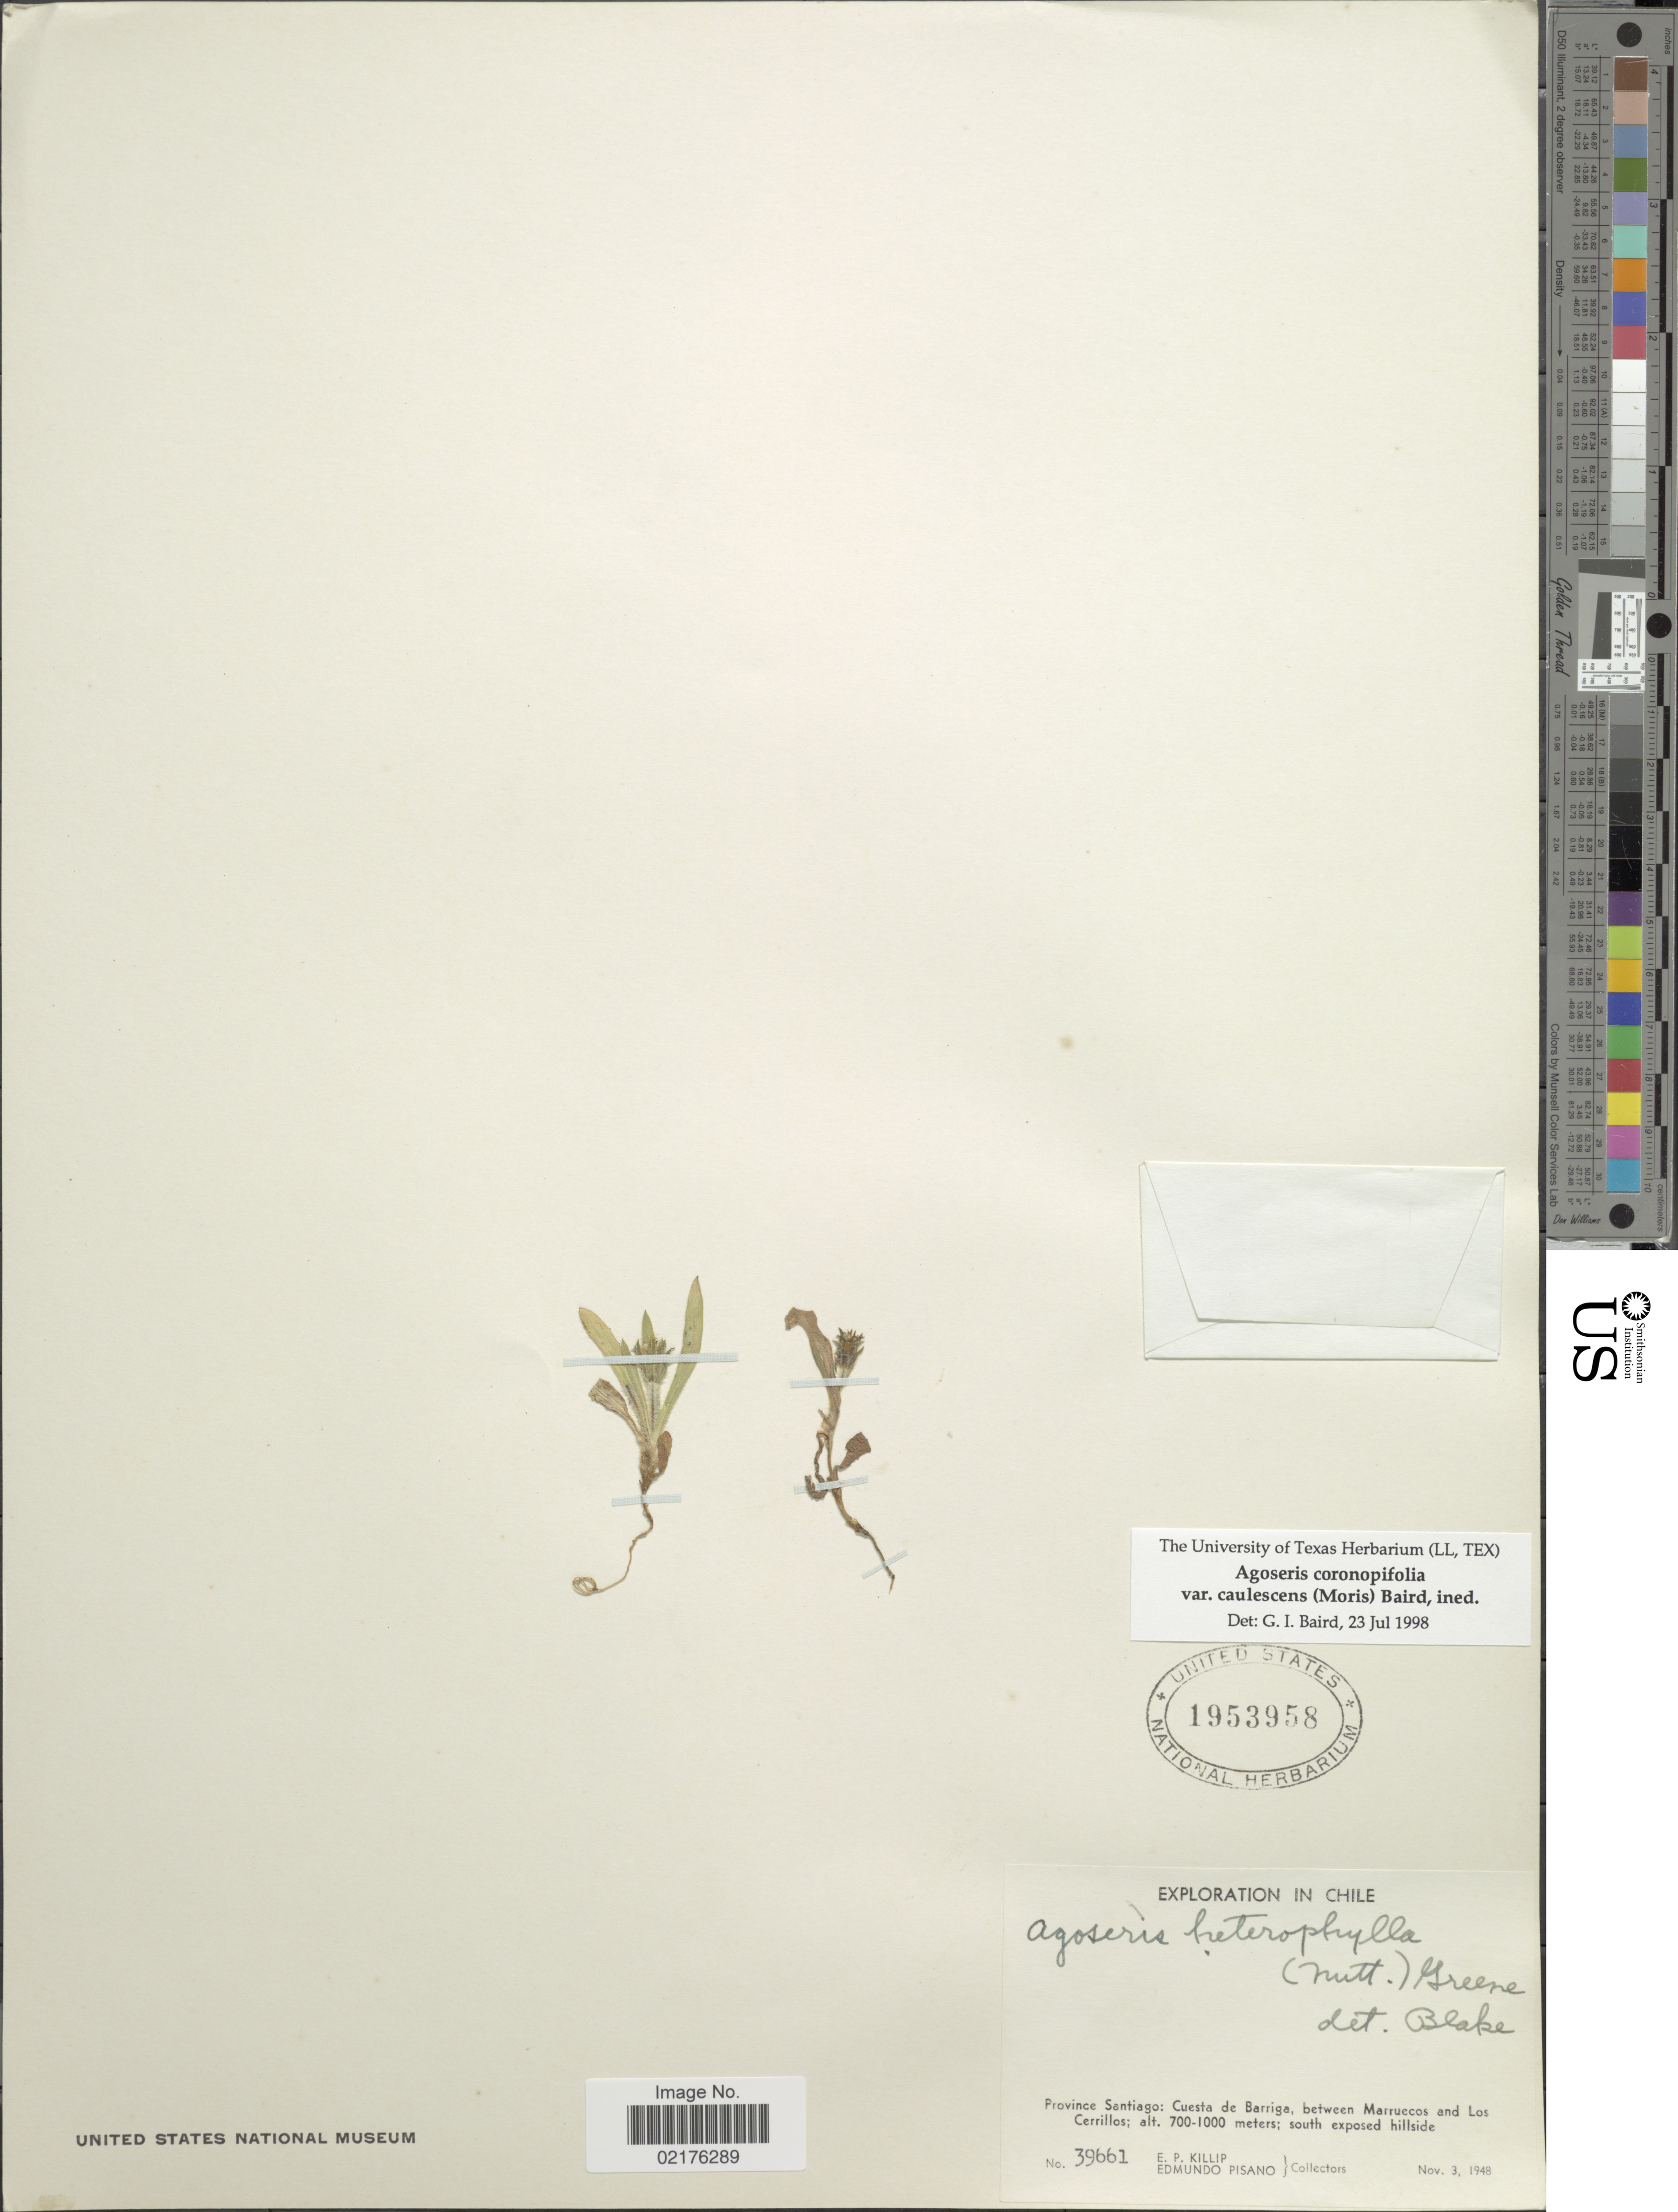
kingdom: Plantae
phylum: Tracheophyta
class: Magnoliopsida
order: Asterales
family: Asteraceae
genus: Agoseris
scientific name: Agoseris coronopifolia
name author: (d'Urv.) K.L. Chambers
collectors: E. P. Killip & E. Pisano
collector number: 39661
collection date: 1948-11-03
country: Chile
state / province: Región Metropolitana (RM)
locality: Province Santiago: Cuesta de Barriga, between Marruecos and Los Cerrillos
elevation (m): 700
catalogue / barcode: US 1953958